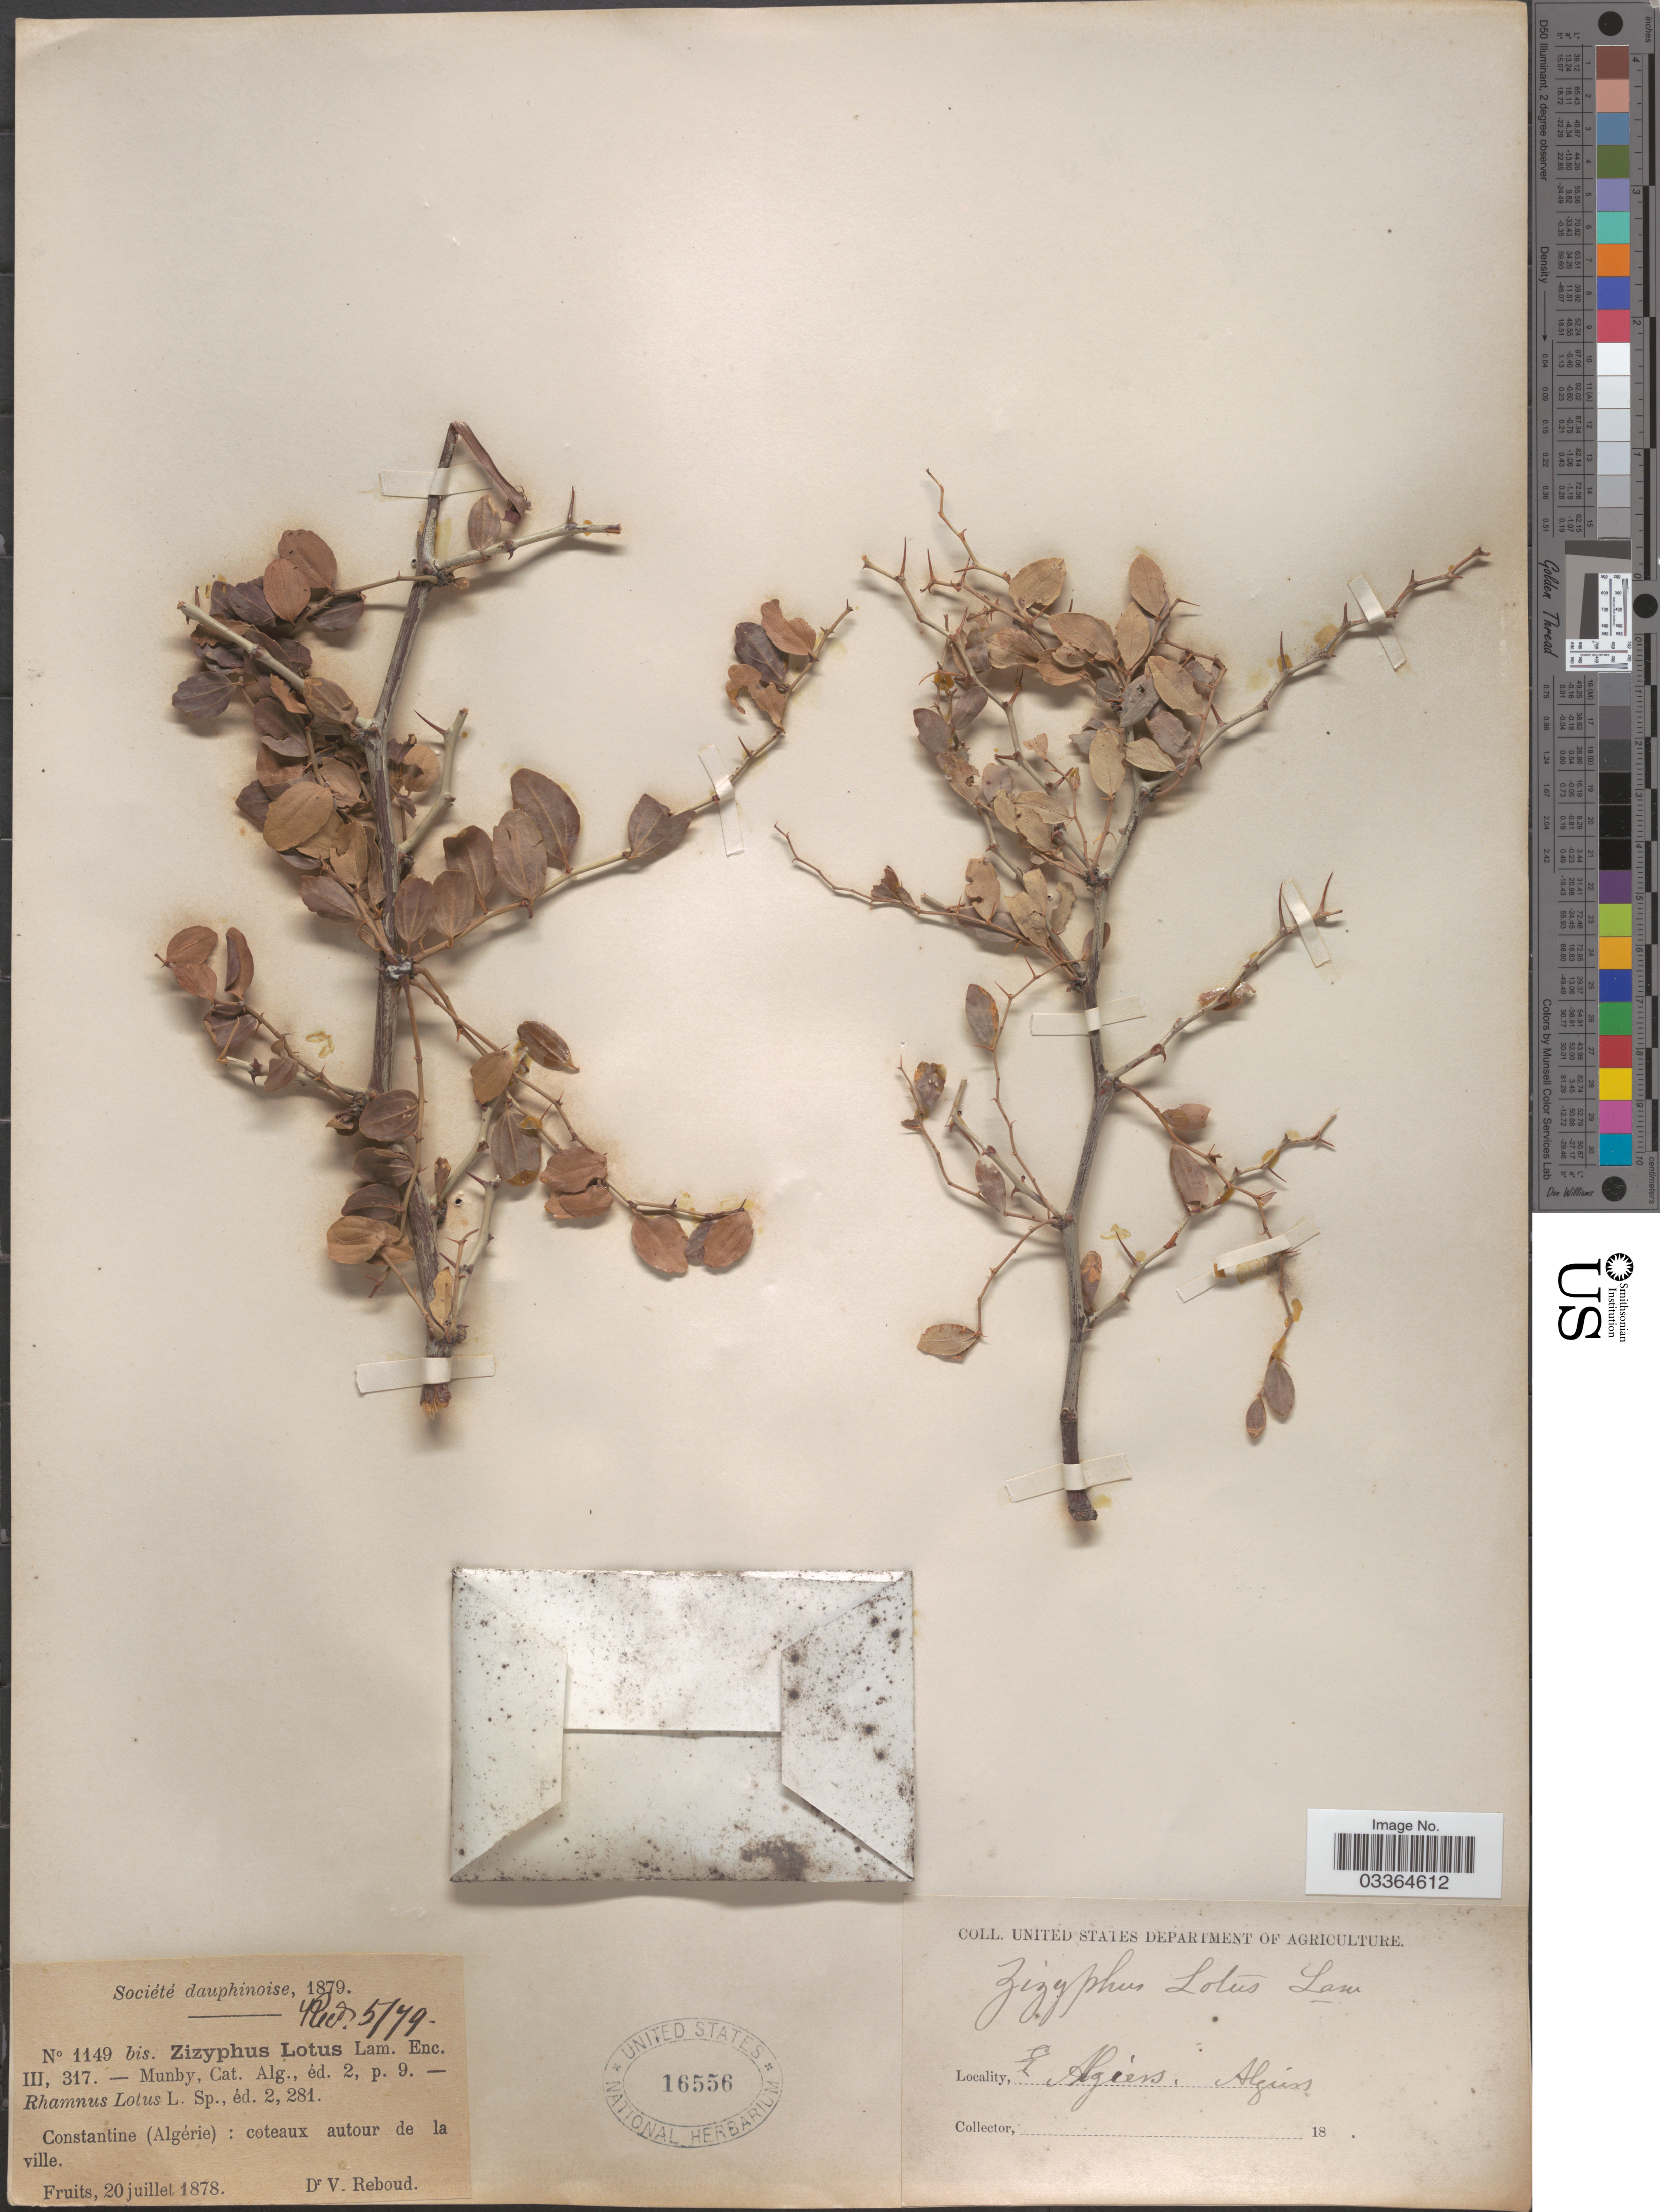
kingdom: Plantae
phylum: Tracheophyta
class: Magnoliopsida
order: Rosales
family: Rhamnaceae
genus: Ziziphus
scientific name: Ziziphus lotus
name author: (L.) Lam.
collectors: V. Reboud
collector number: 1149 bis.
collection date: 1878-07-20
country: Algeria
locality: Constantine: coteaux autour de la ville.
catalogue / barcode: US 16556